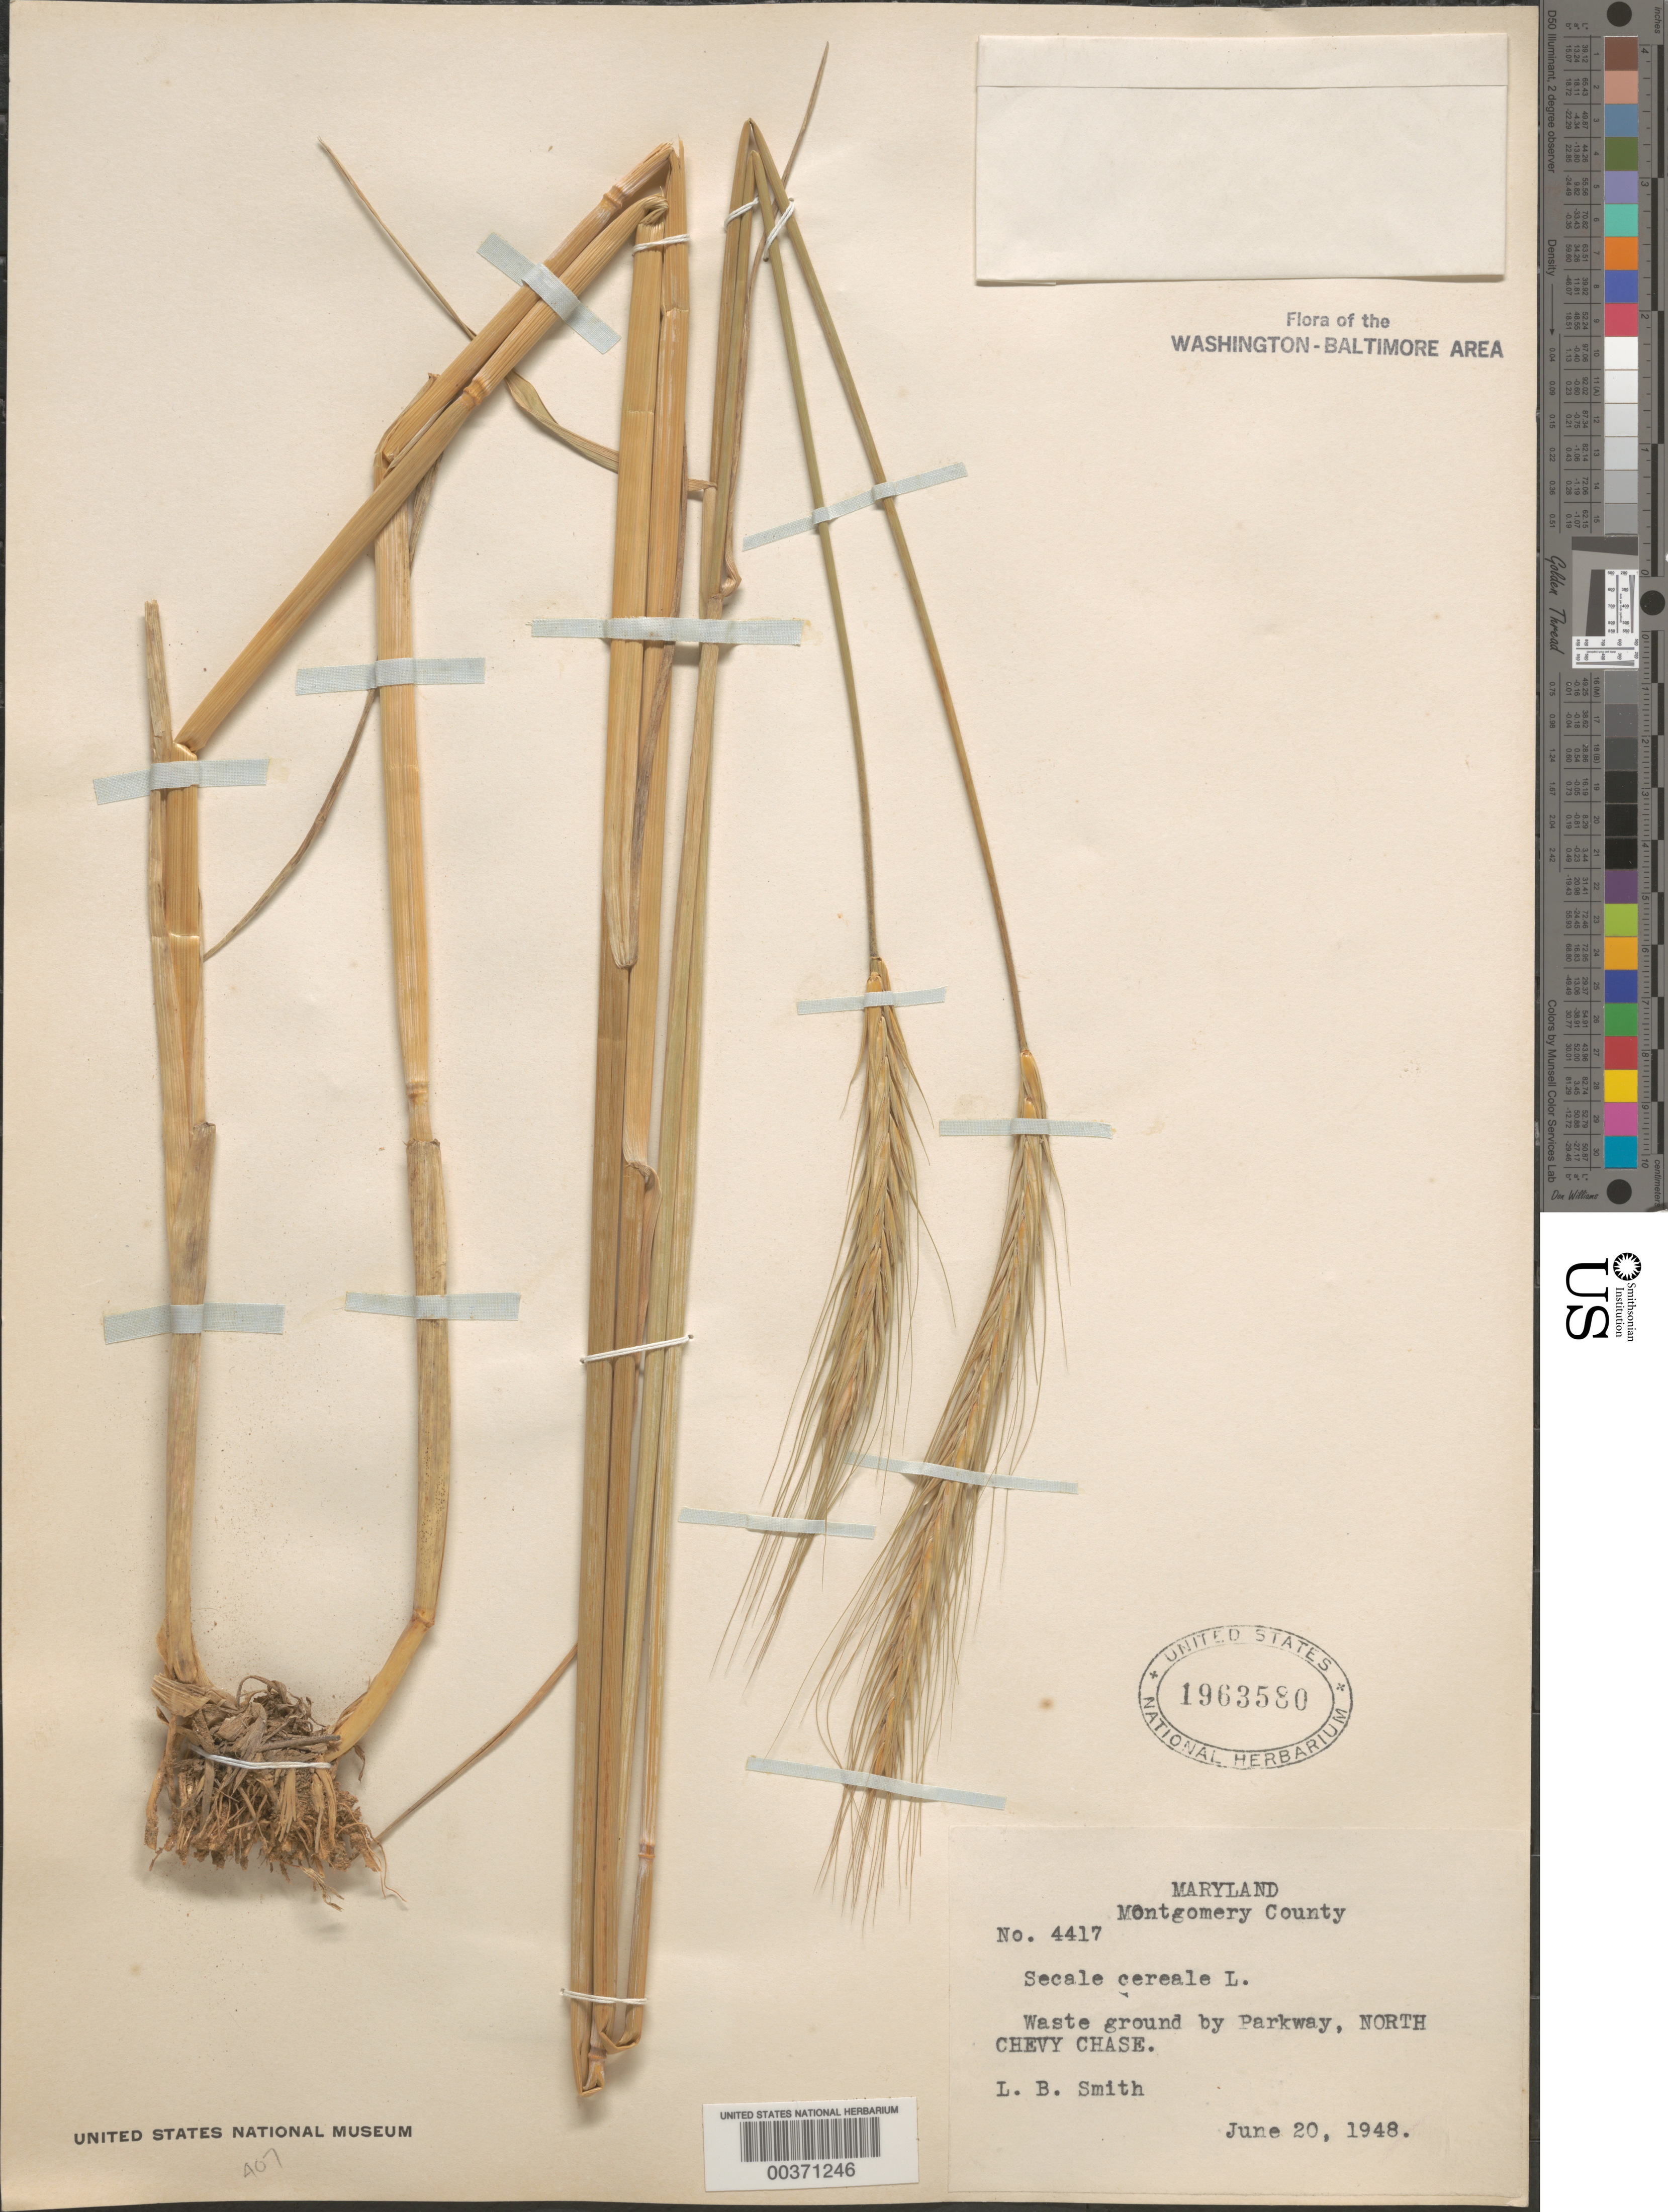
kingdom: Plantae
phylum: Tracheophyta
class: Liliopsida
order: Poales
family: Poaceae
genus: Secale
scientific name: Secale cereale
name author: L.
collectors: L. Smith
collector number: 4417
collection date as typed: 20 Jun 1948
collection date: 1948-06-20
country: United States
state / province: Maryland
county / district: Montgomery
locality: North Chevy Chase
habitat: Waste ground by parkway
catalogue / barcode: US 1963580